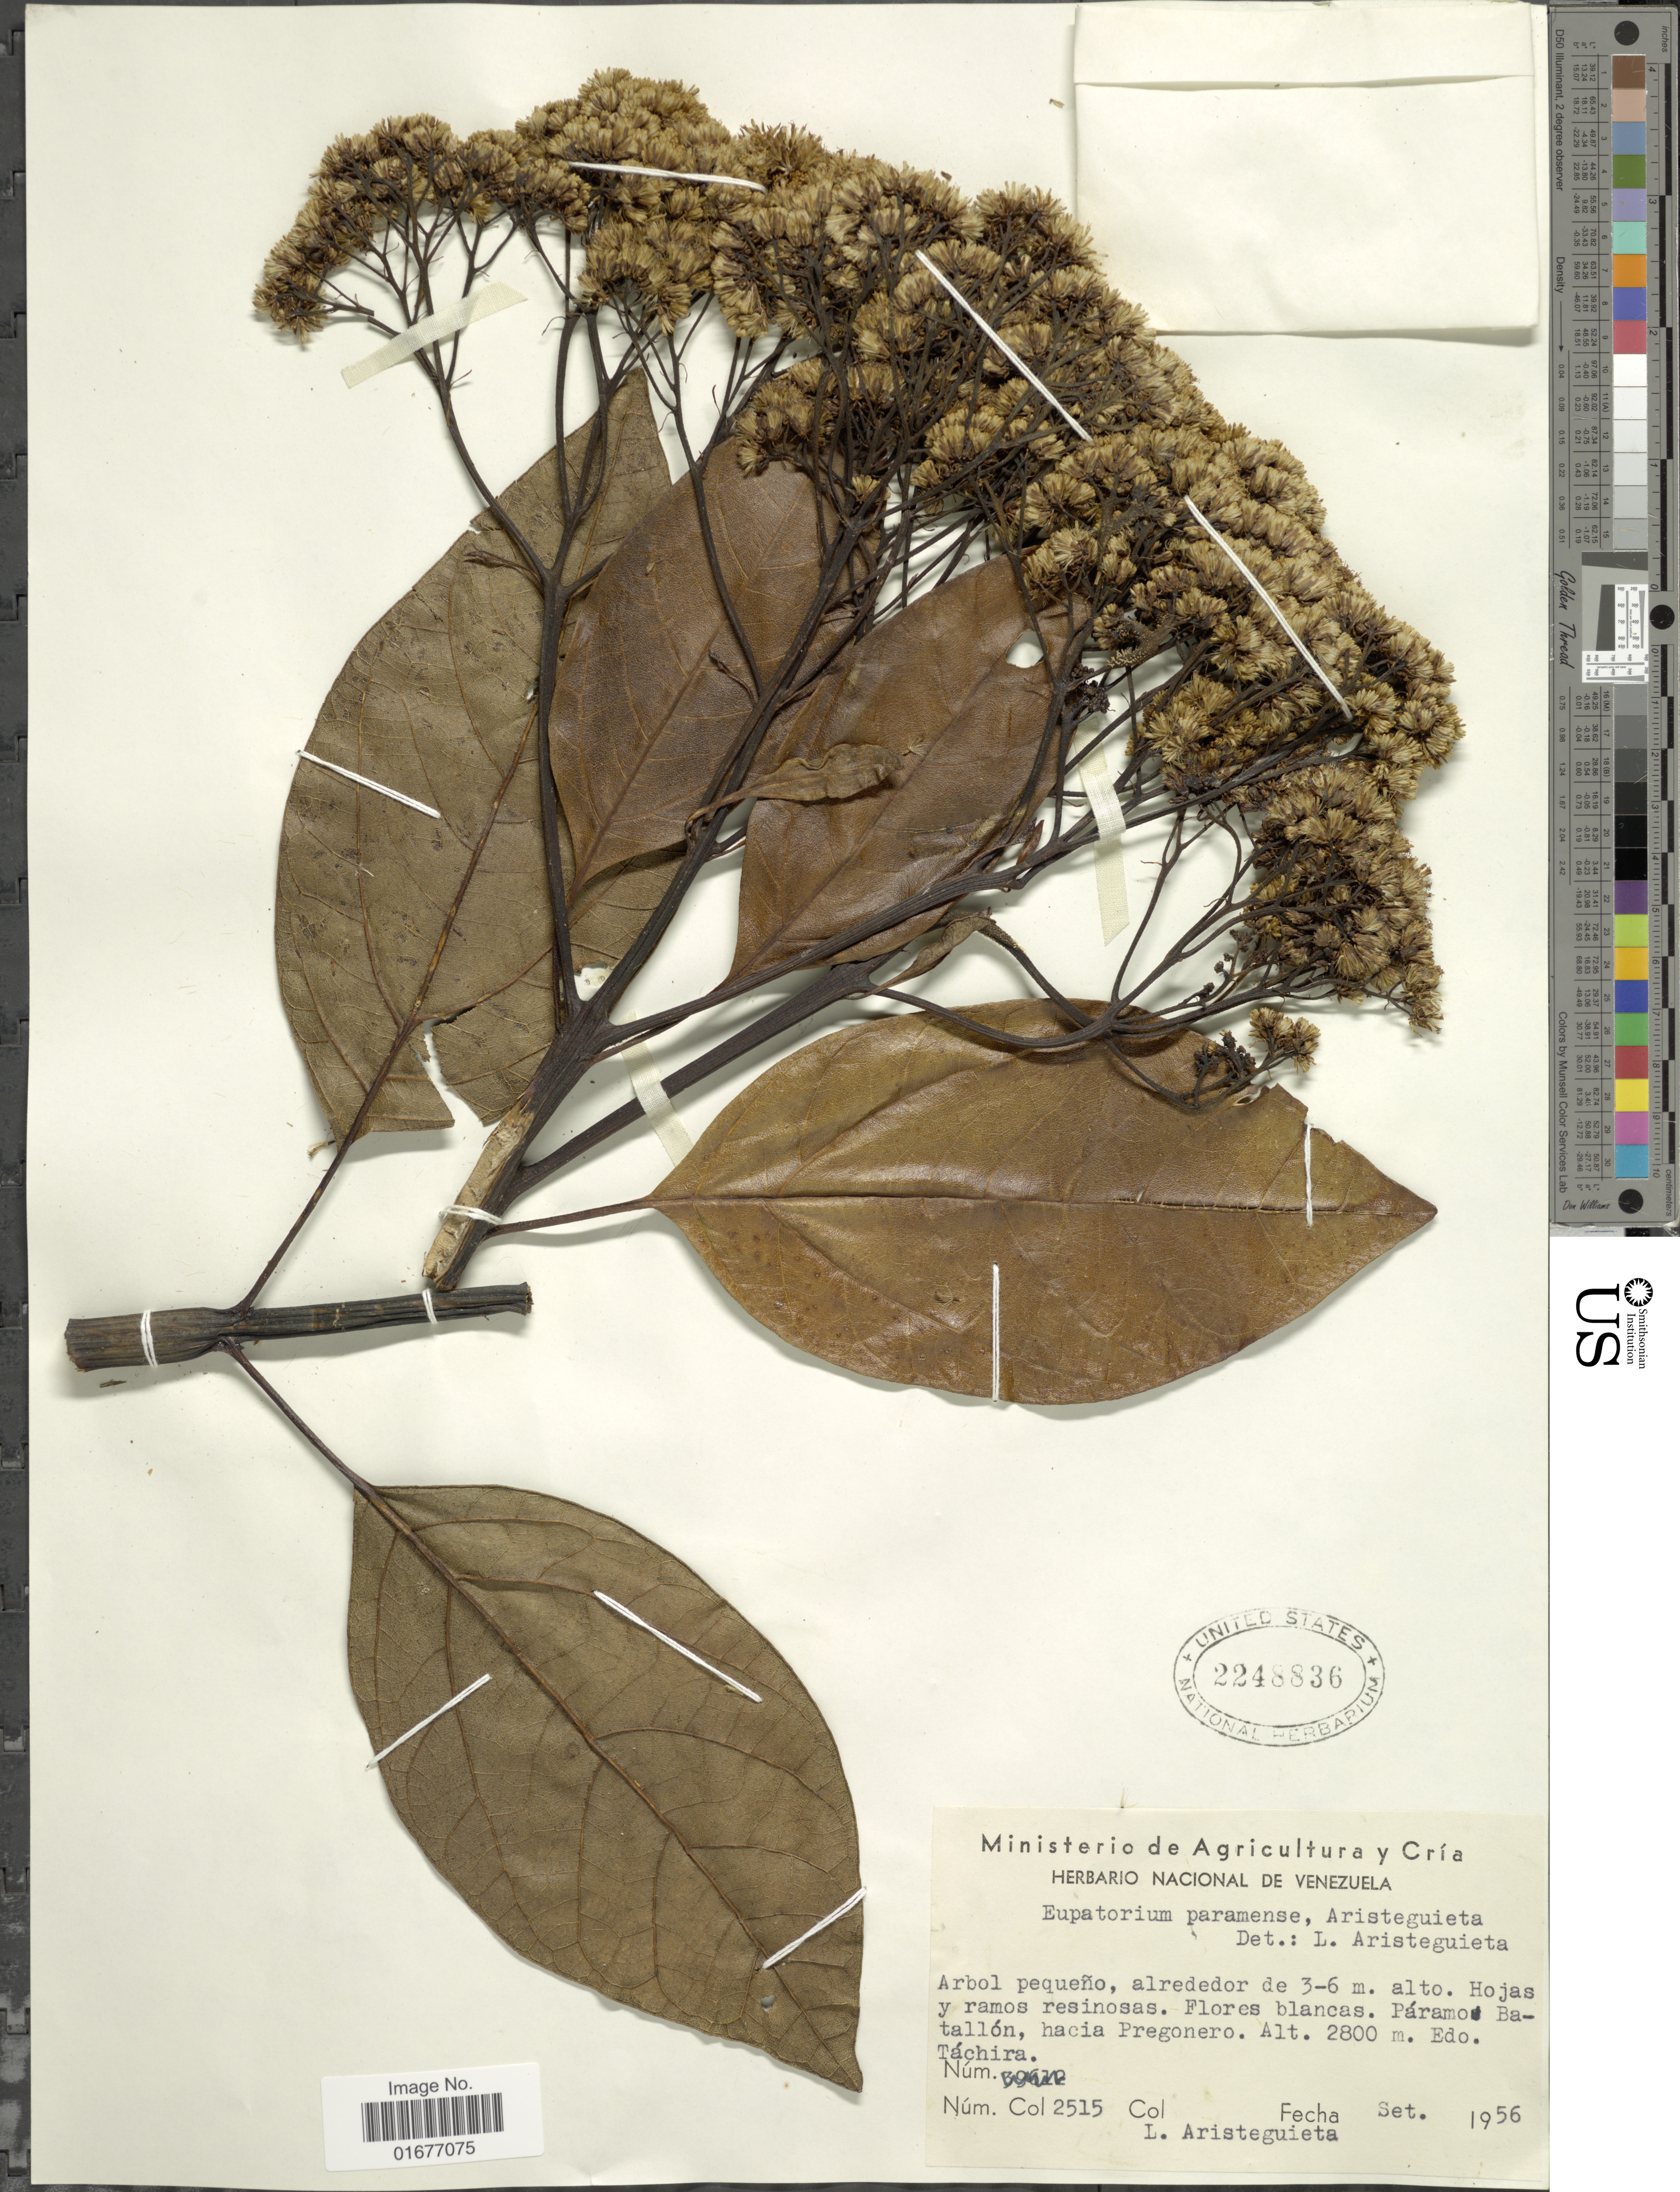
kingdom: Plantae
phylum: Tracheophyta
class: Magnoliopsida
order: Asterales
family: Asteraceae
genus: Ageratina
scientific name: Ageratina paramensis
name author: (Aristeg.) R.M. King & H. Rob.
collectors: L. Aristeguieta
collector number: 2515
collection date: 1956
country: Venezuela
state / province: Tachira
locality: Paramo Batallon, hacia Pregonero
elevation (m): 2800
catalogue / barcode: US 2248836